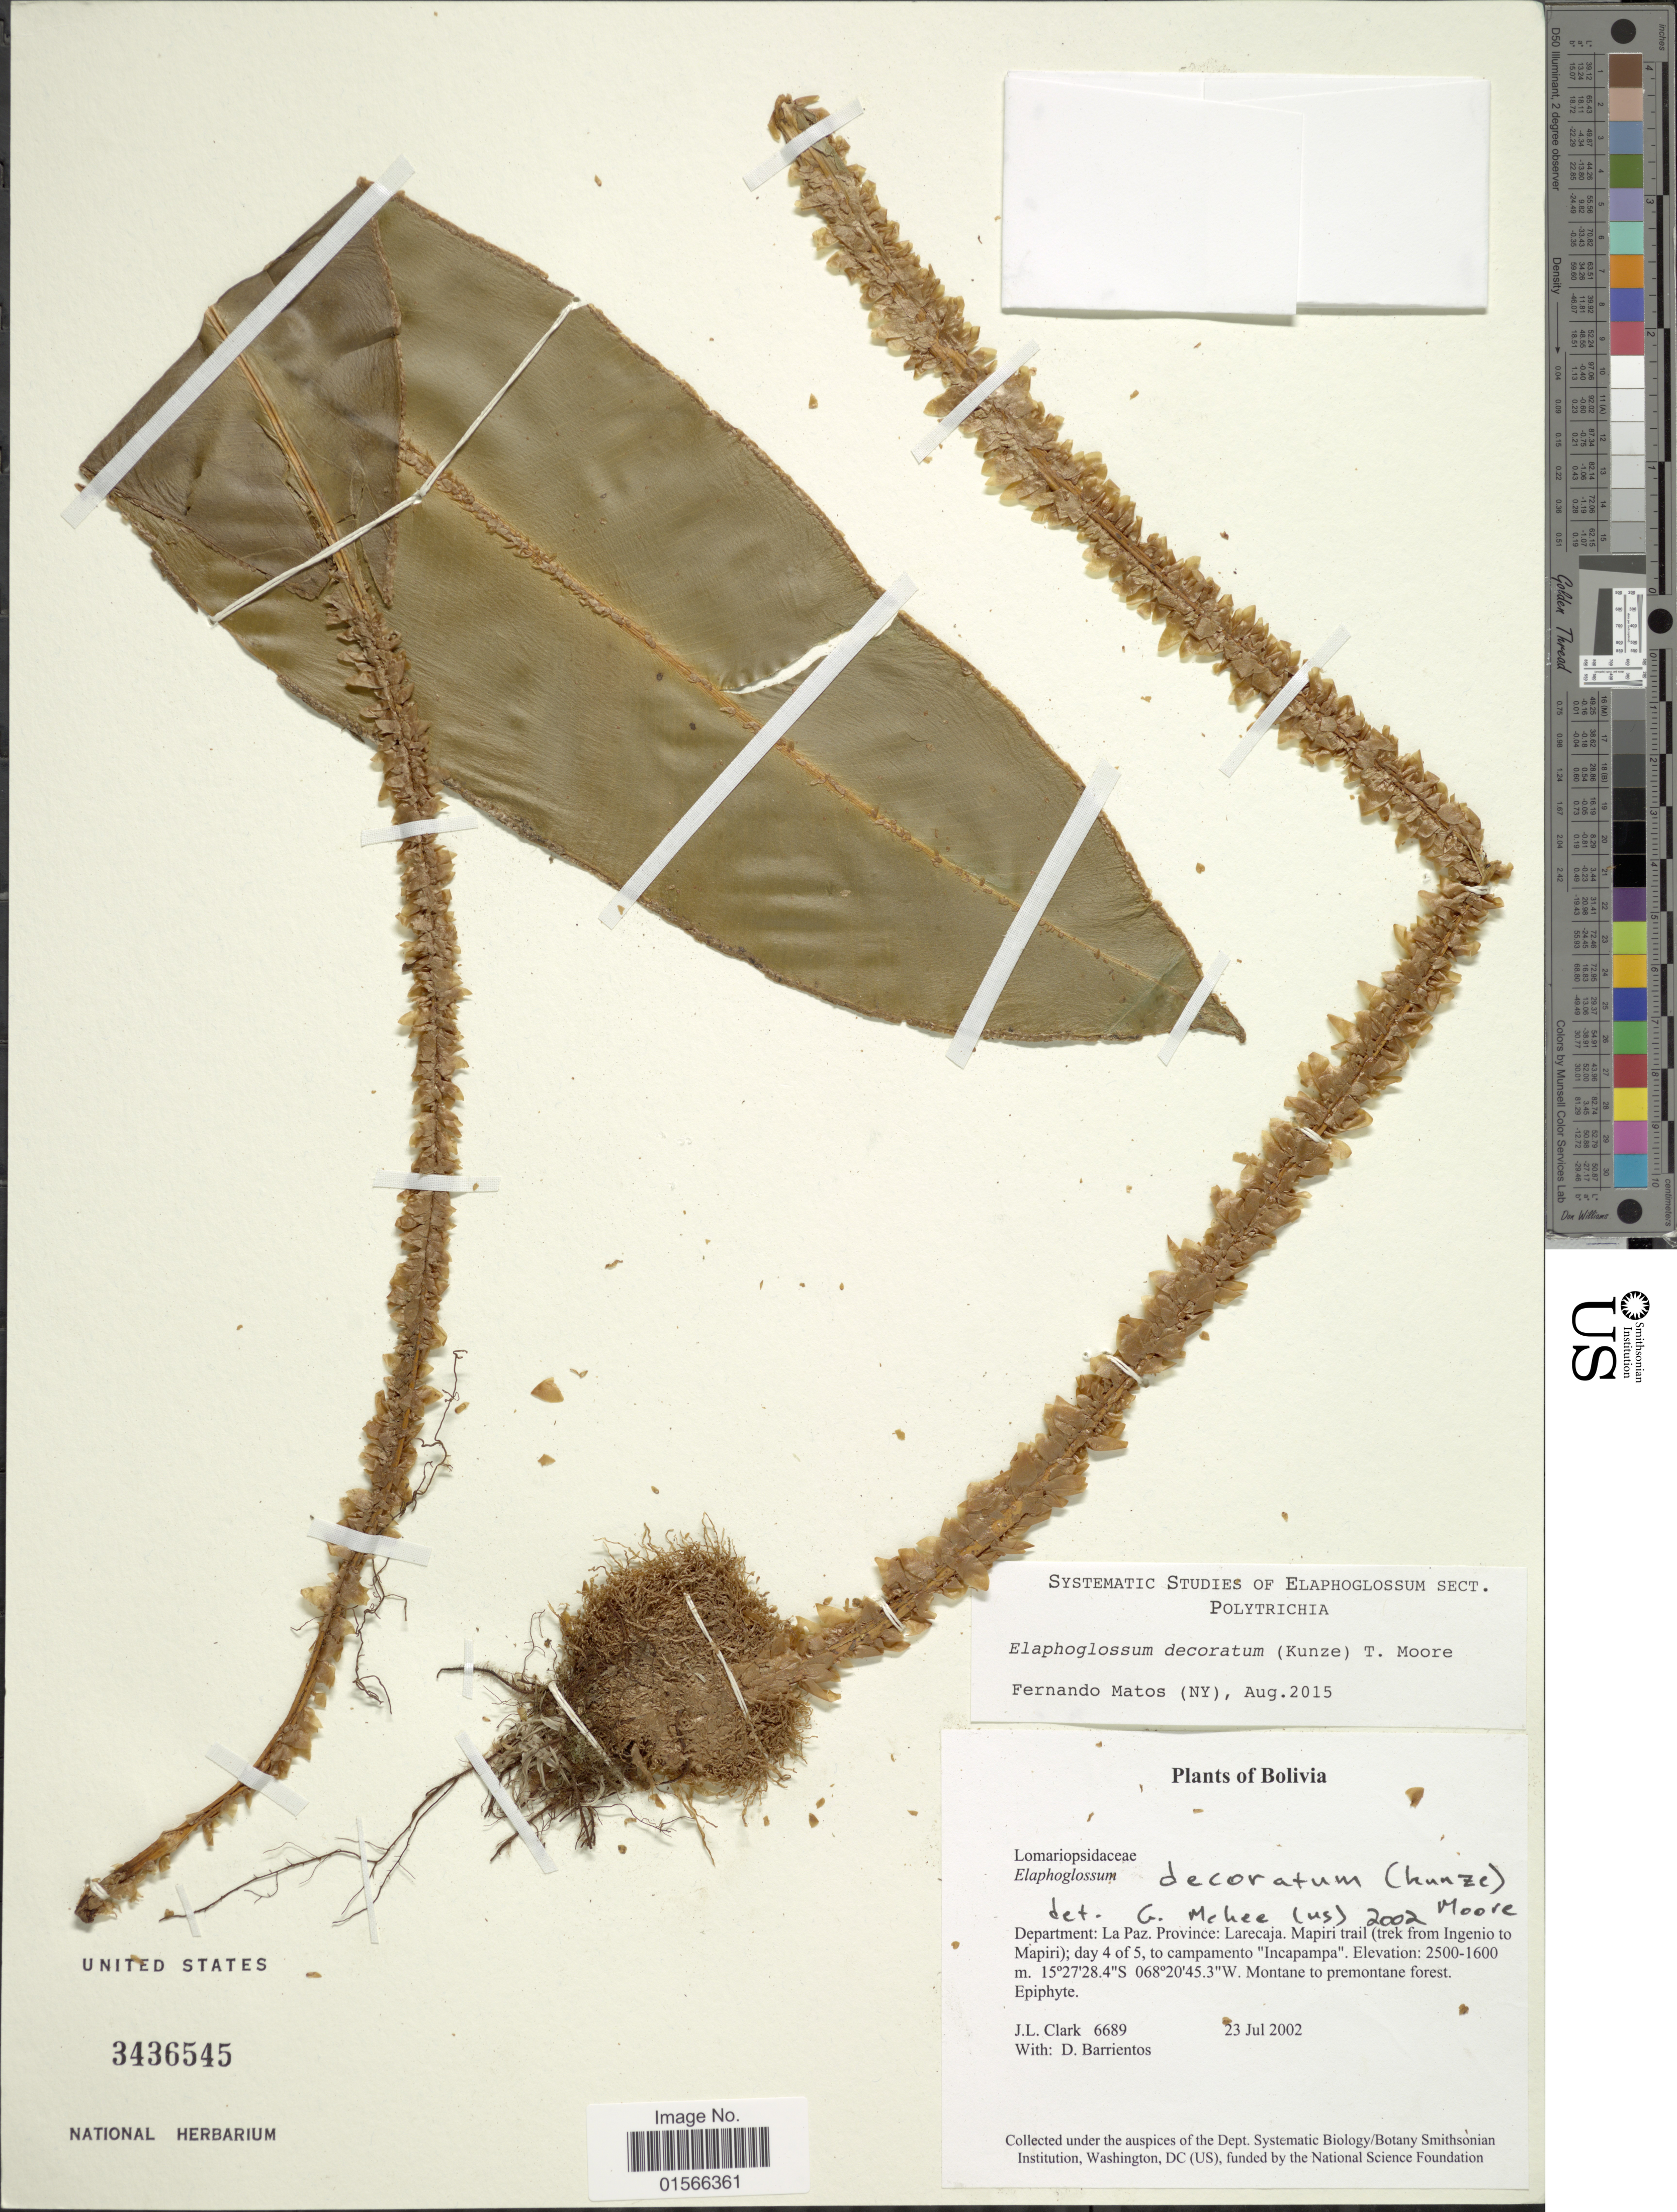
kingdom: Plantae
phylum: Tracheophyta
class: Polypodiopsida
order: Polypodiales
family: Dryopteridaceae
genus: Elaphoglossum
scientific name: Elaphoglossum decoratum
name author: (Kunze) T. Moore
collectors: J. L. Clark & D. Barrientos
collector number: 6689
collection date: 2002-07-23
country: Bolivia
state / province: La Paz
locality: Department: La Paz, Provice: Larecaja, Mapiri trail (trek from Ingenio to Mapiri); day 4 of 5, to Campamento 'Incapampa'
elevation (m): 1600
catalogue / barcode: US 3436545